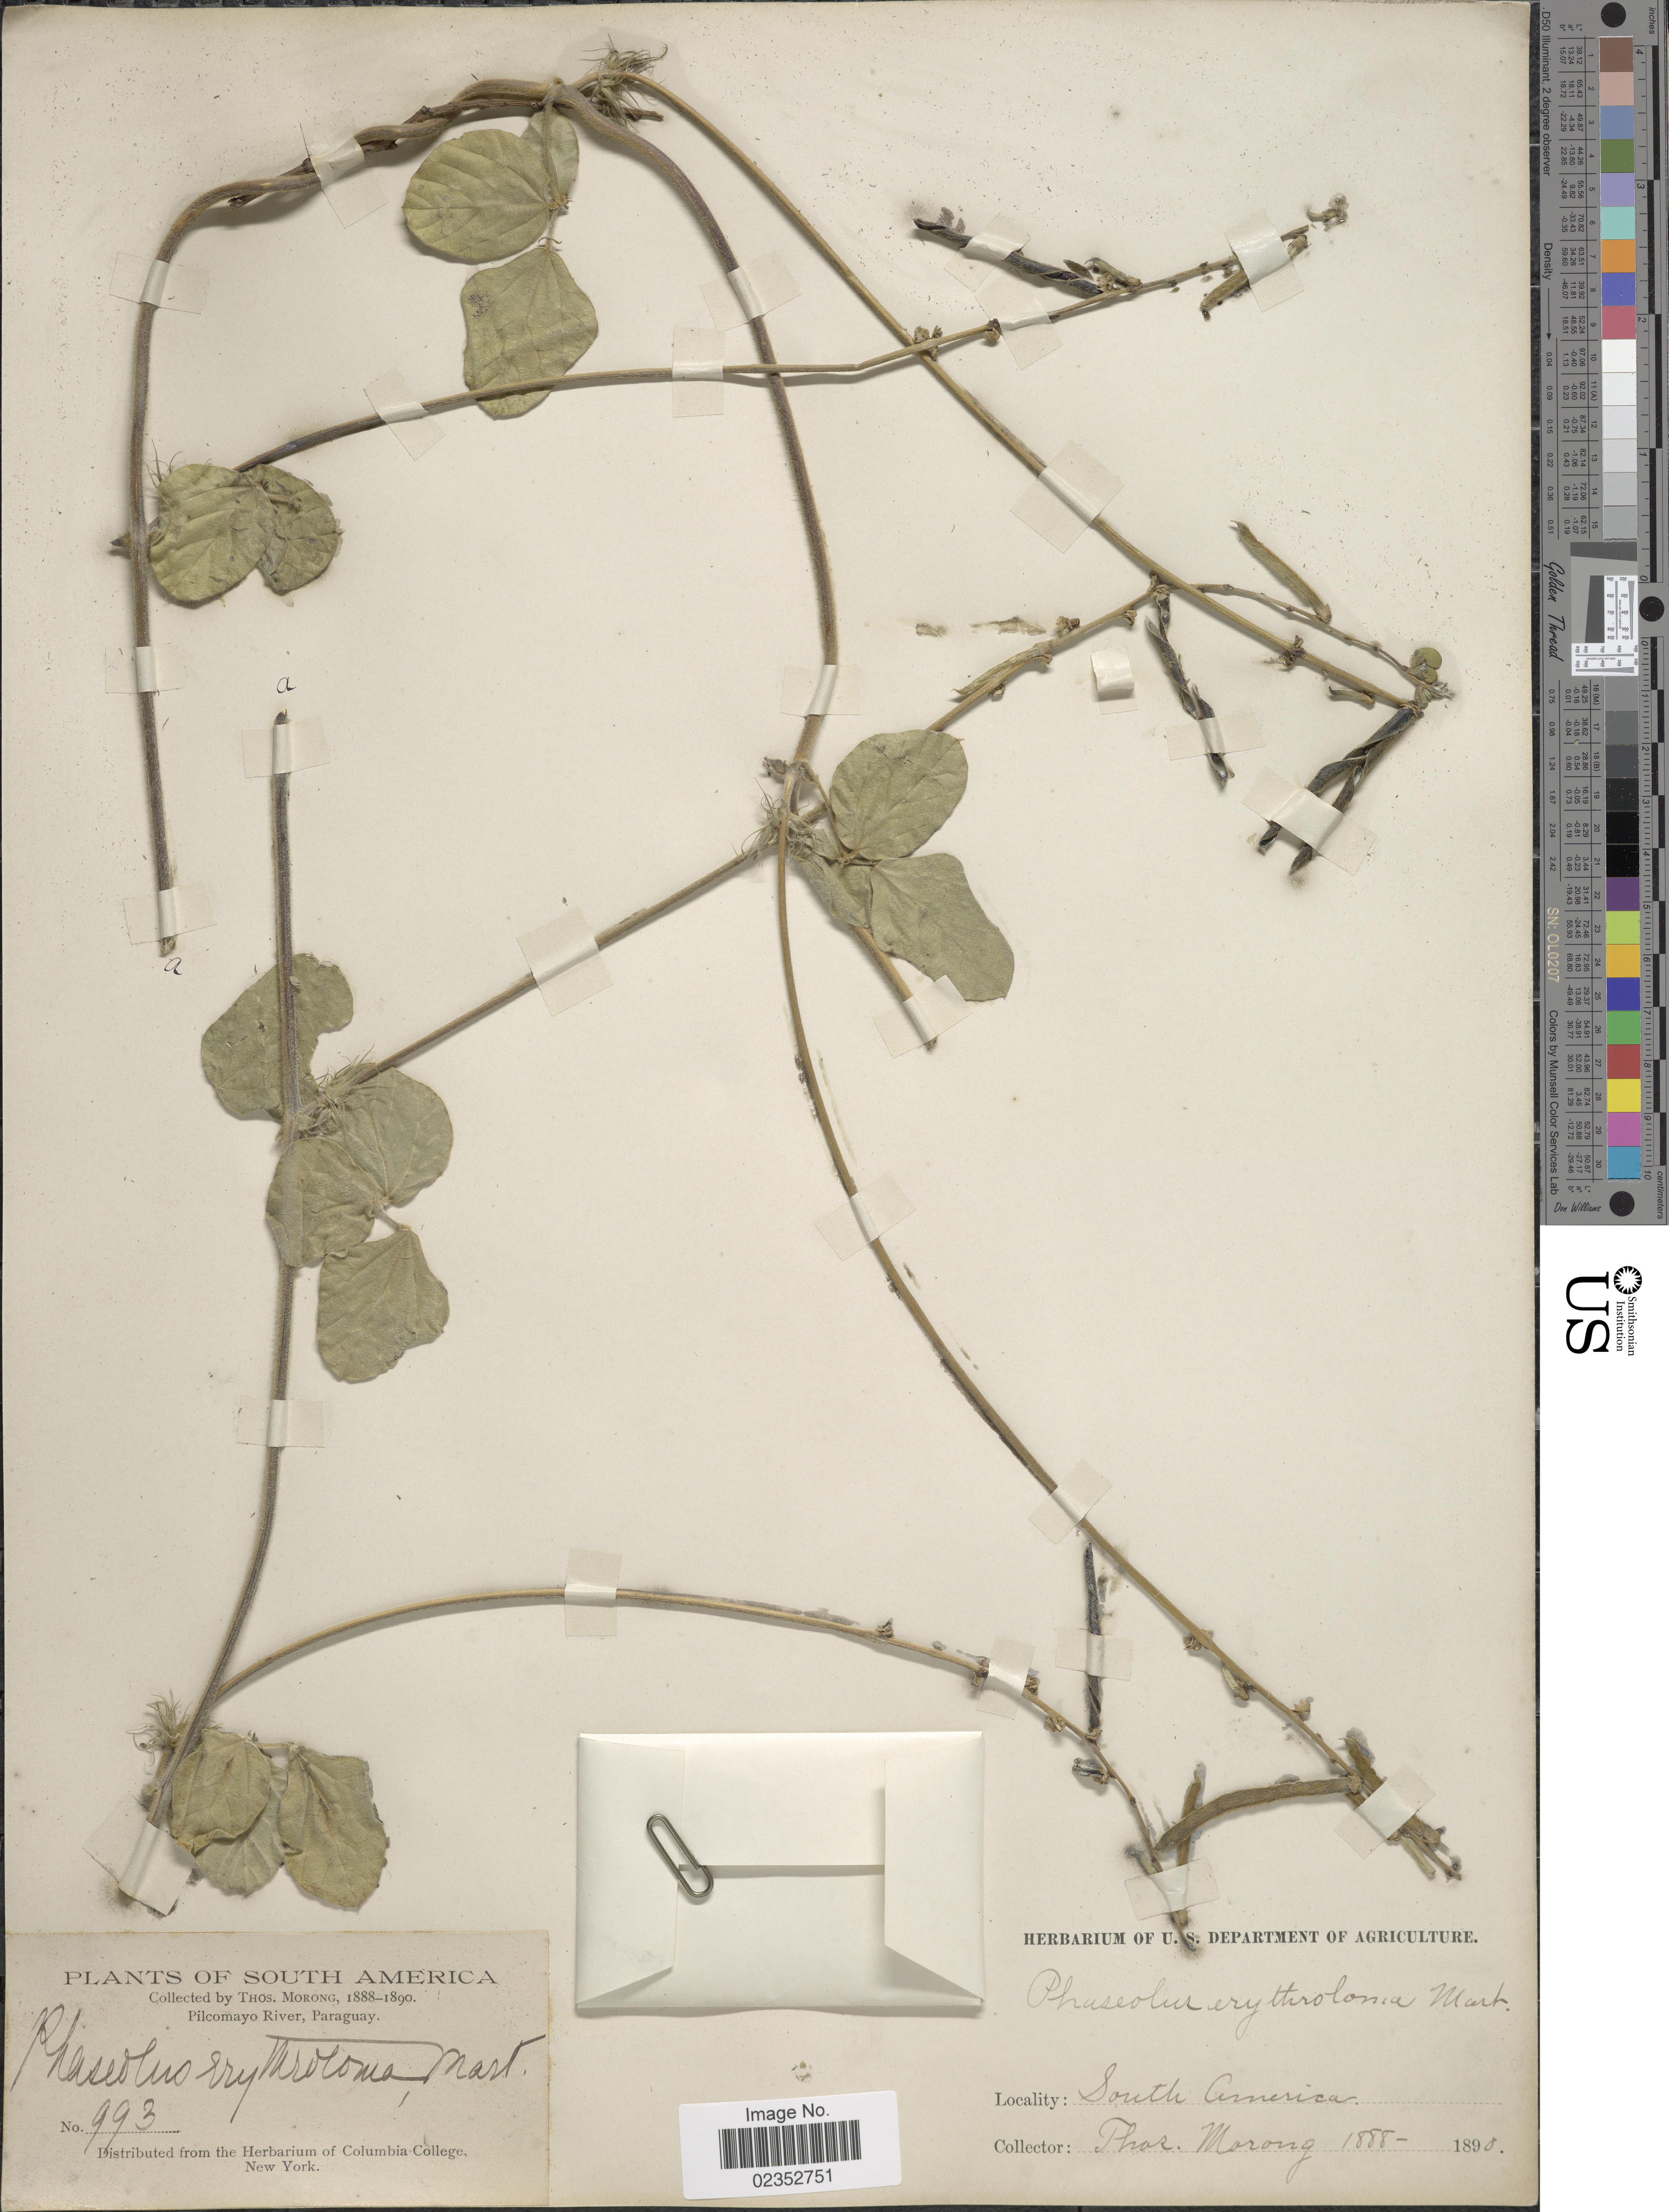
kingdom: Plantae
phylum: Tracheophyta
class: Magnoliopsida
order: Fabales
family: Fabaceae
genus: Macroptilium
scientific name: Macroptilium erythroloma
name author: (Mart. ex Benth.) Urb.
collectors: ex herb. T. Morong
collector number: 993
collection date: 1888/1890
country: Paraguay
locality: Pilcomayo River